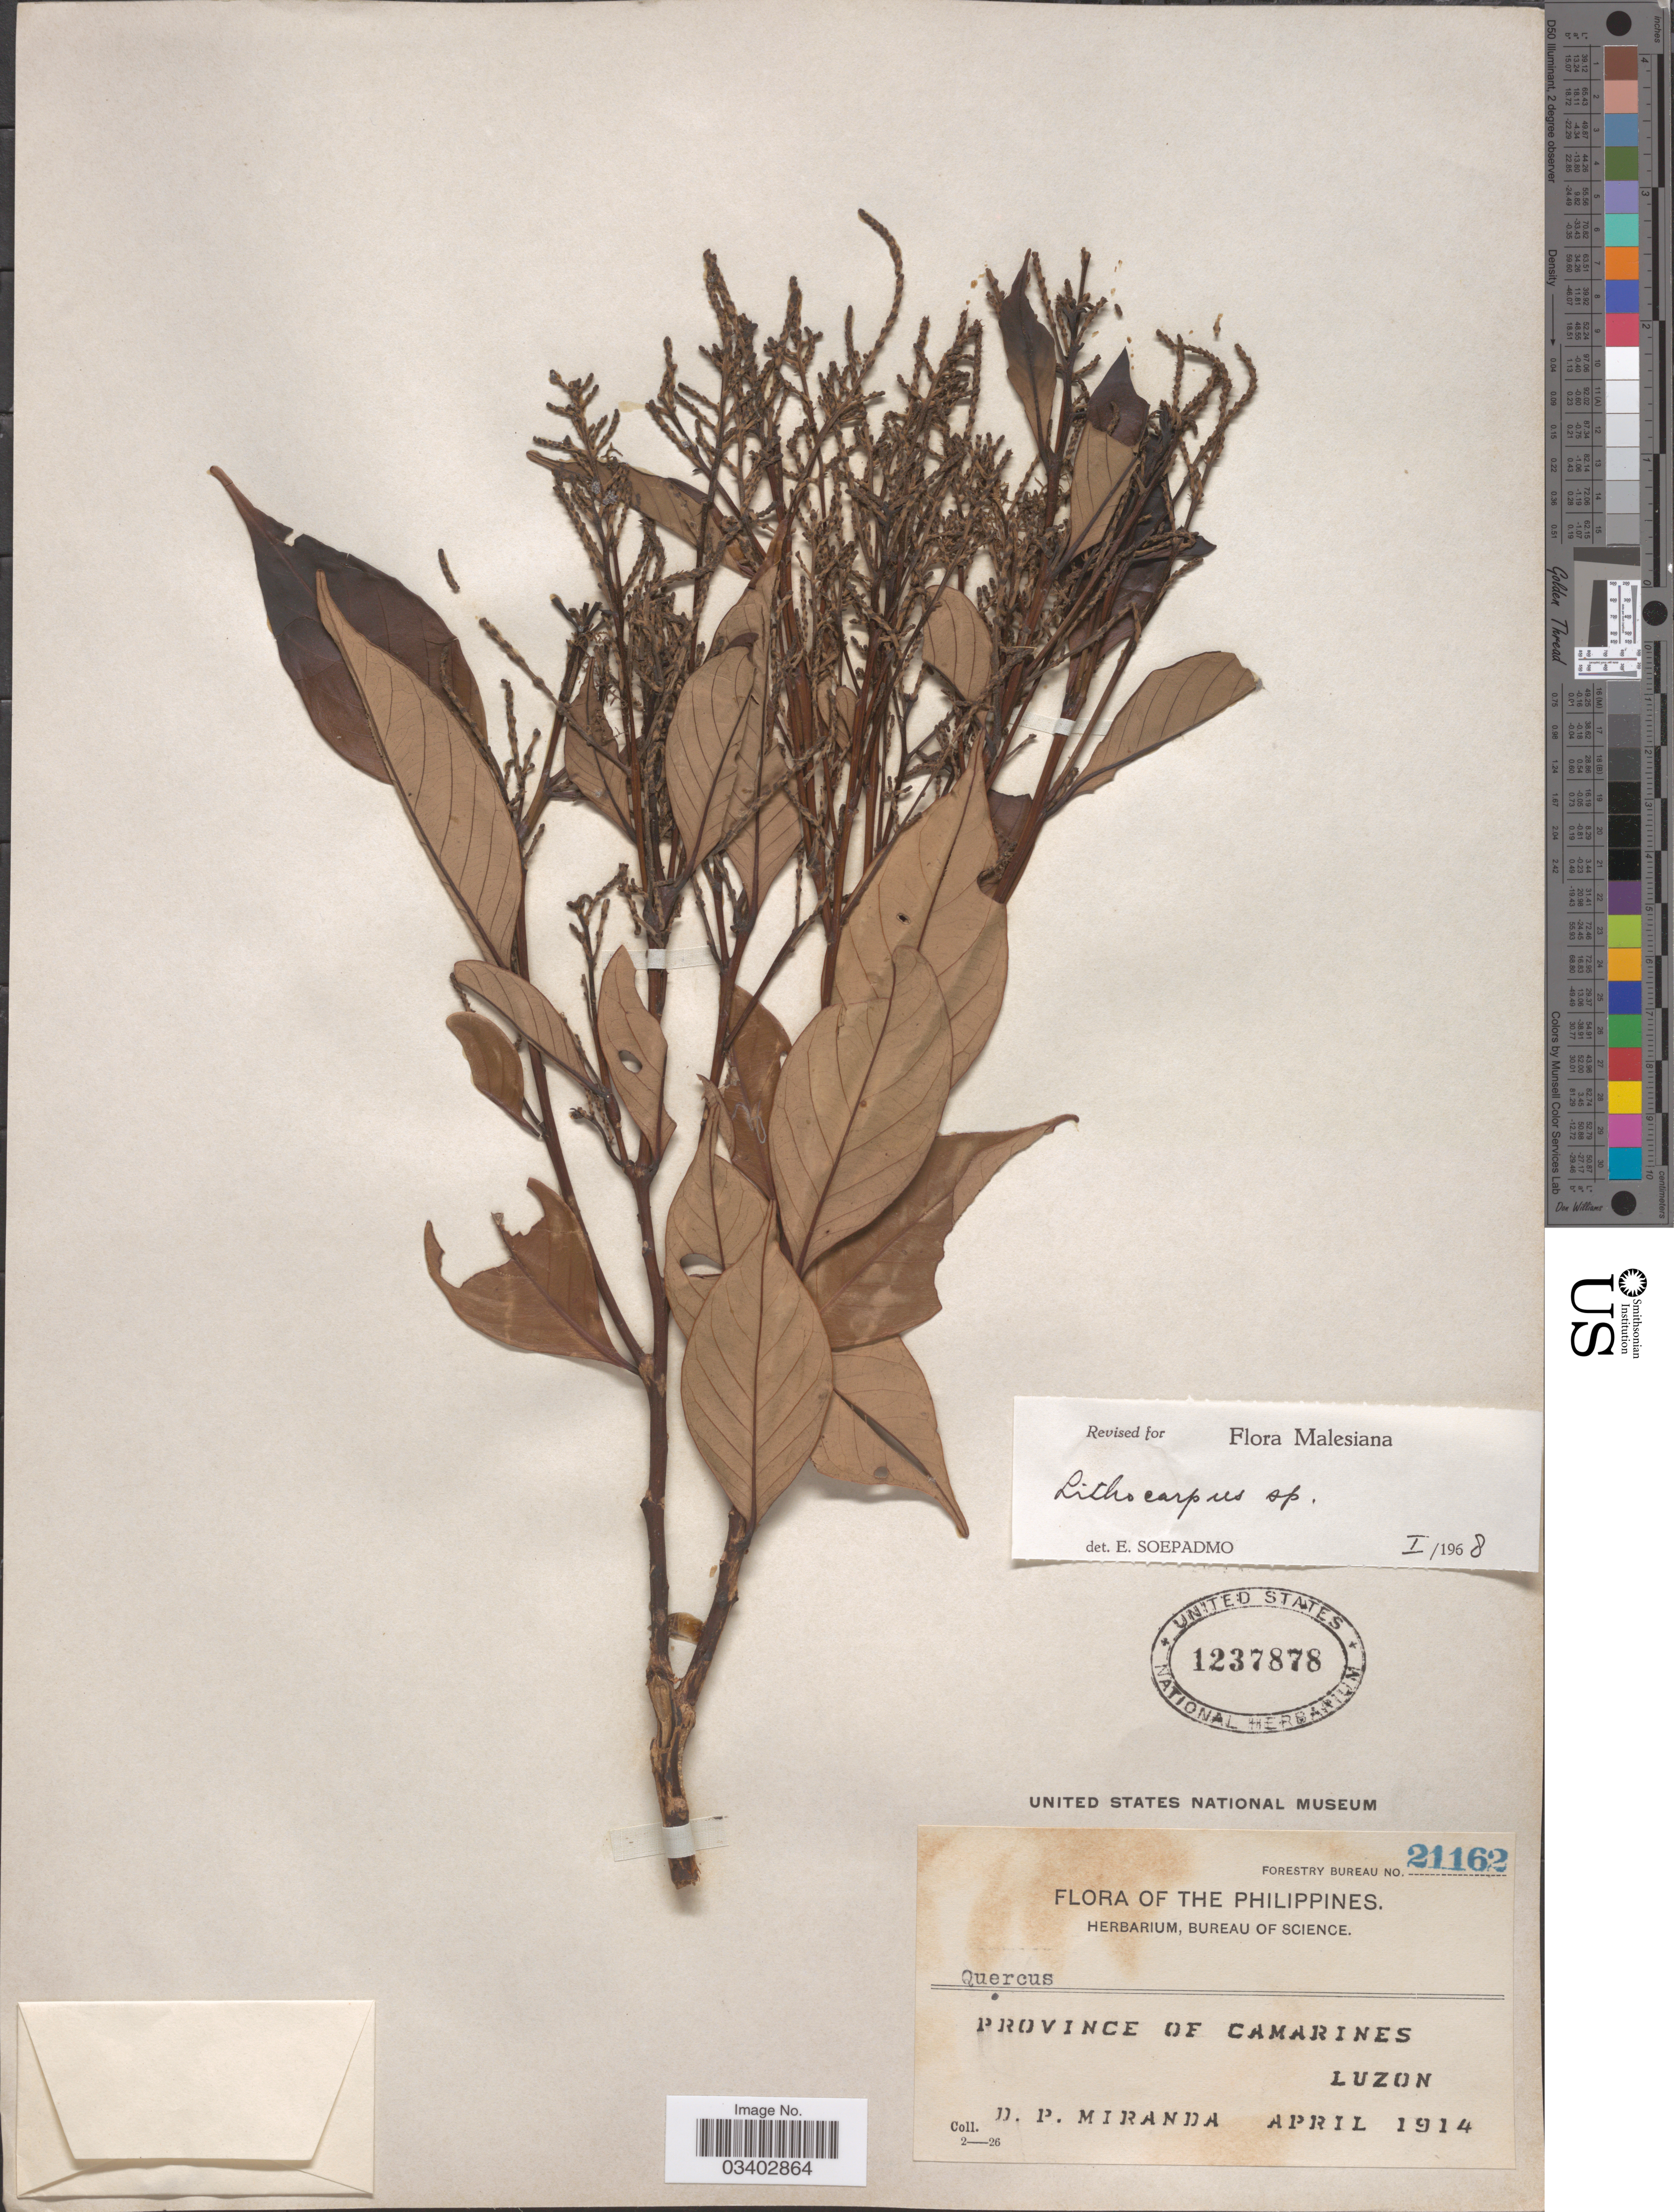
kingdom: Plantae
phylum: Tracheophyta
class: Magnoliopsida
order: Fagales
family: Fagaceae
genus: Lithocarpus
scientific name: Lithocarpus sp.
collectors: D. P. Miranda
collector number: Forestry Bureau 21162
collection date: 1914-04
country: Philippines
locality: Province of Camarines, Luzon.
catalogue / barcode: US 1237878